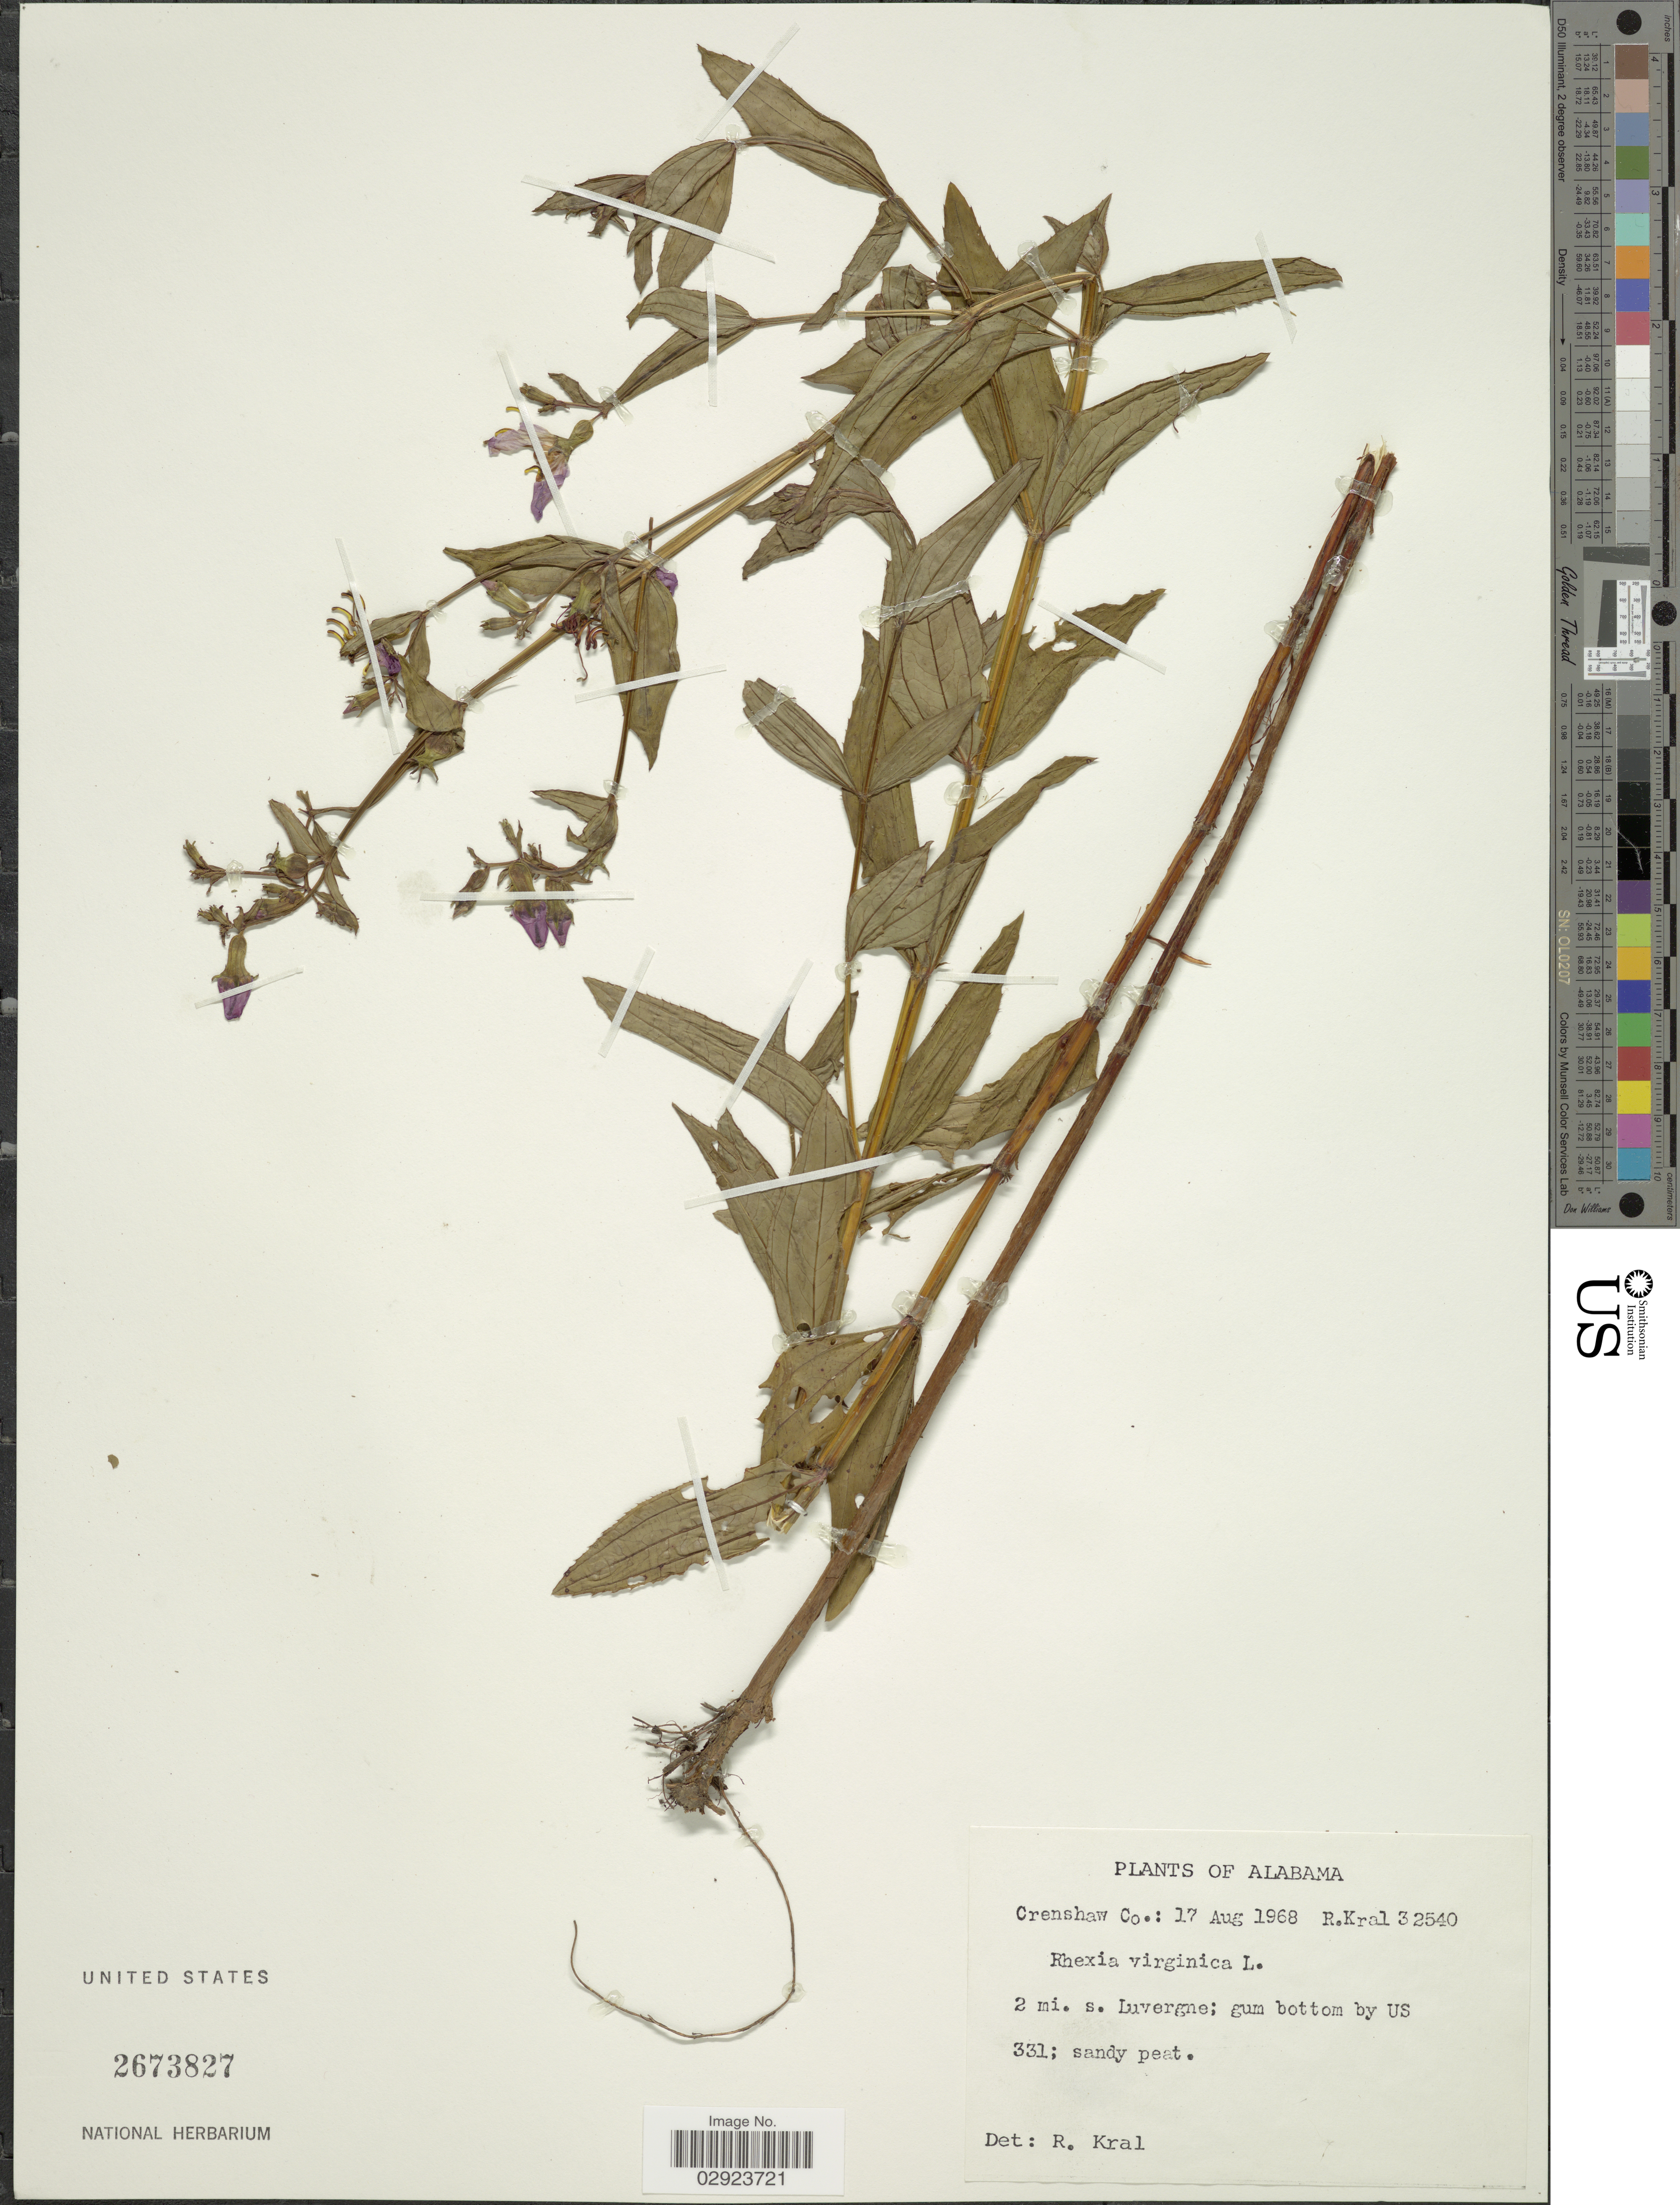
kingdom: Plantae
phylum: Tracheophyta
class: Magnoliopsida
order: Myrtales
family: Melastomataceae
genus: Rhexia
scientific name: Rhexia virginica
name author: L.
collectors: R. Kral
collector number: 32540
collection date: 1968-08-17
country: United States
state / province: Alabama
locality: Crenshaw Co. 2 mi. s. Luvergne; gum bottom by US 331.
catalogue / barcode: US 2673827